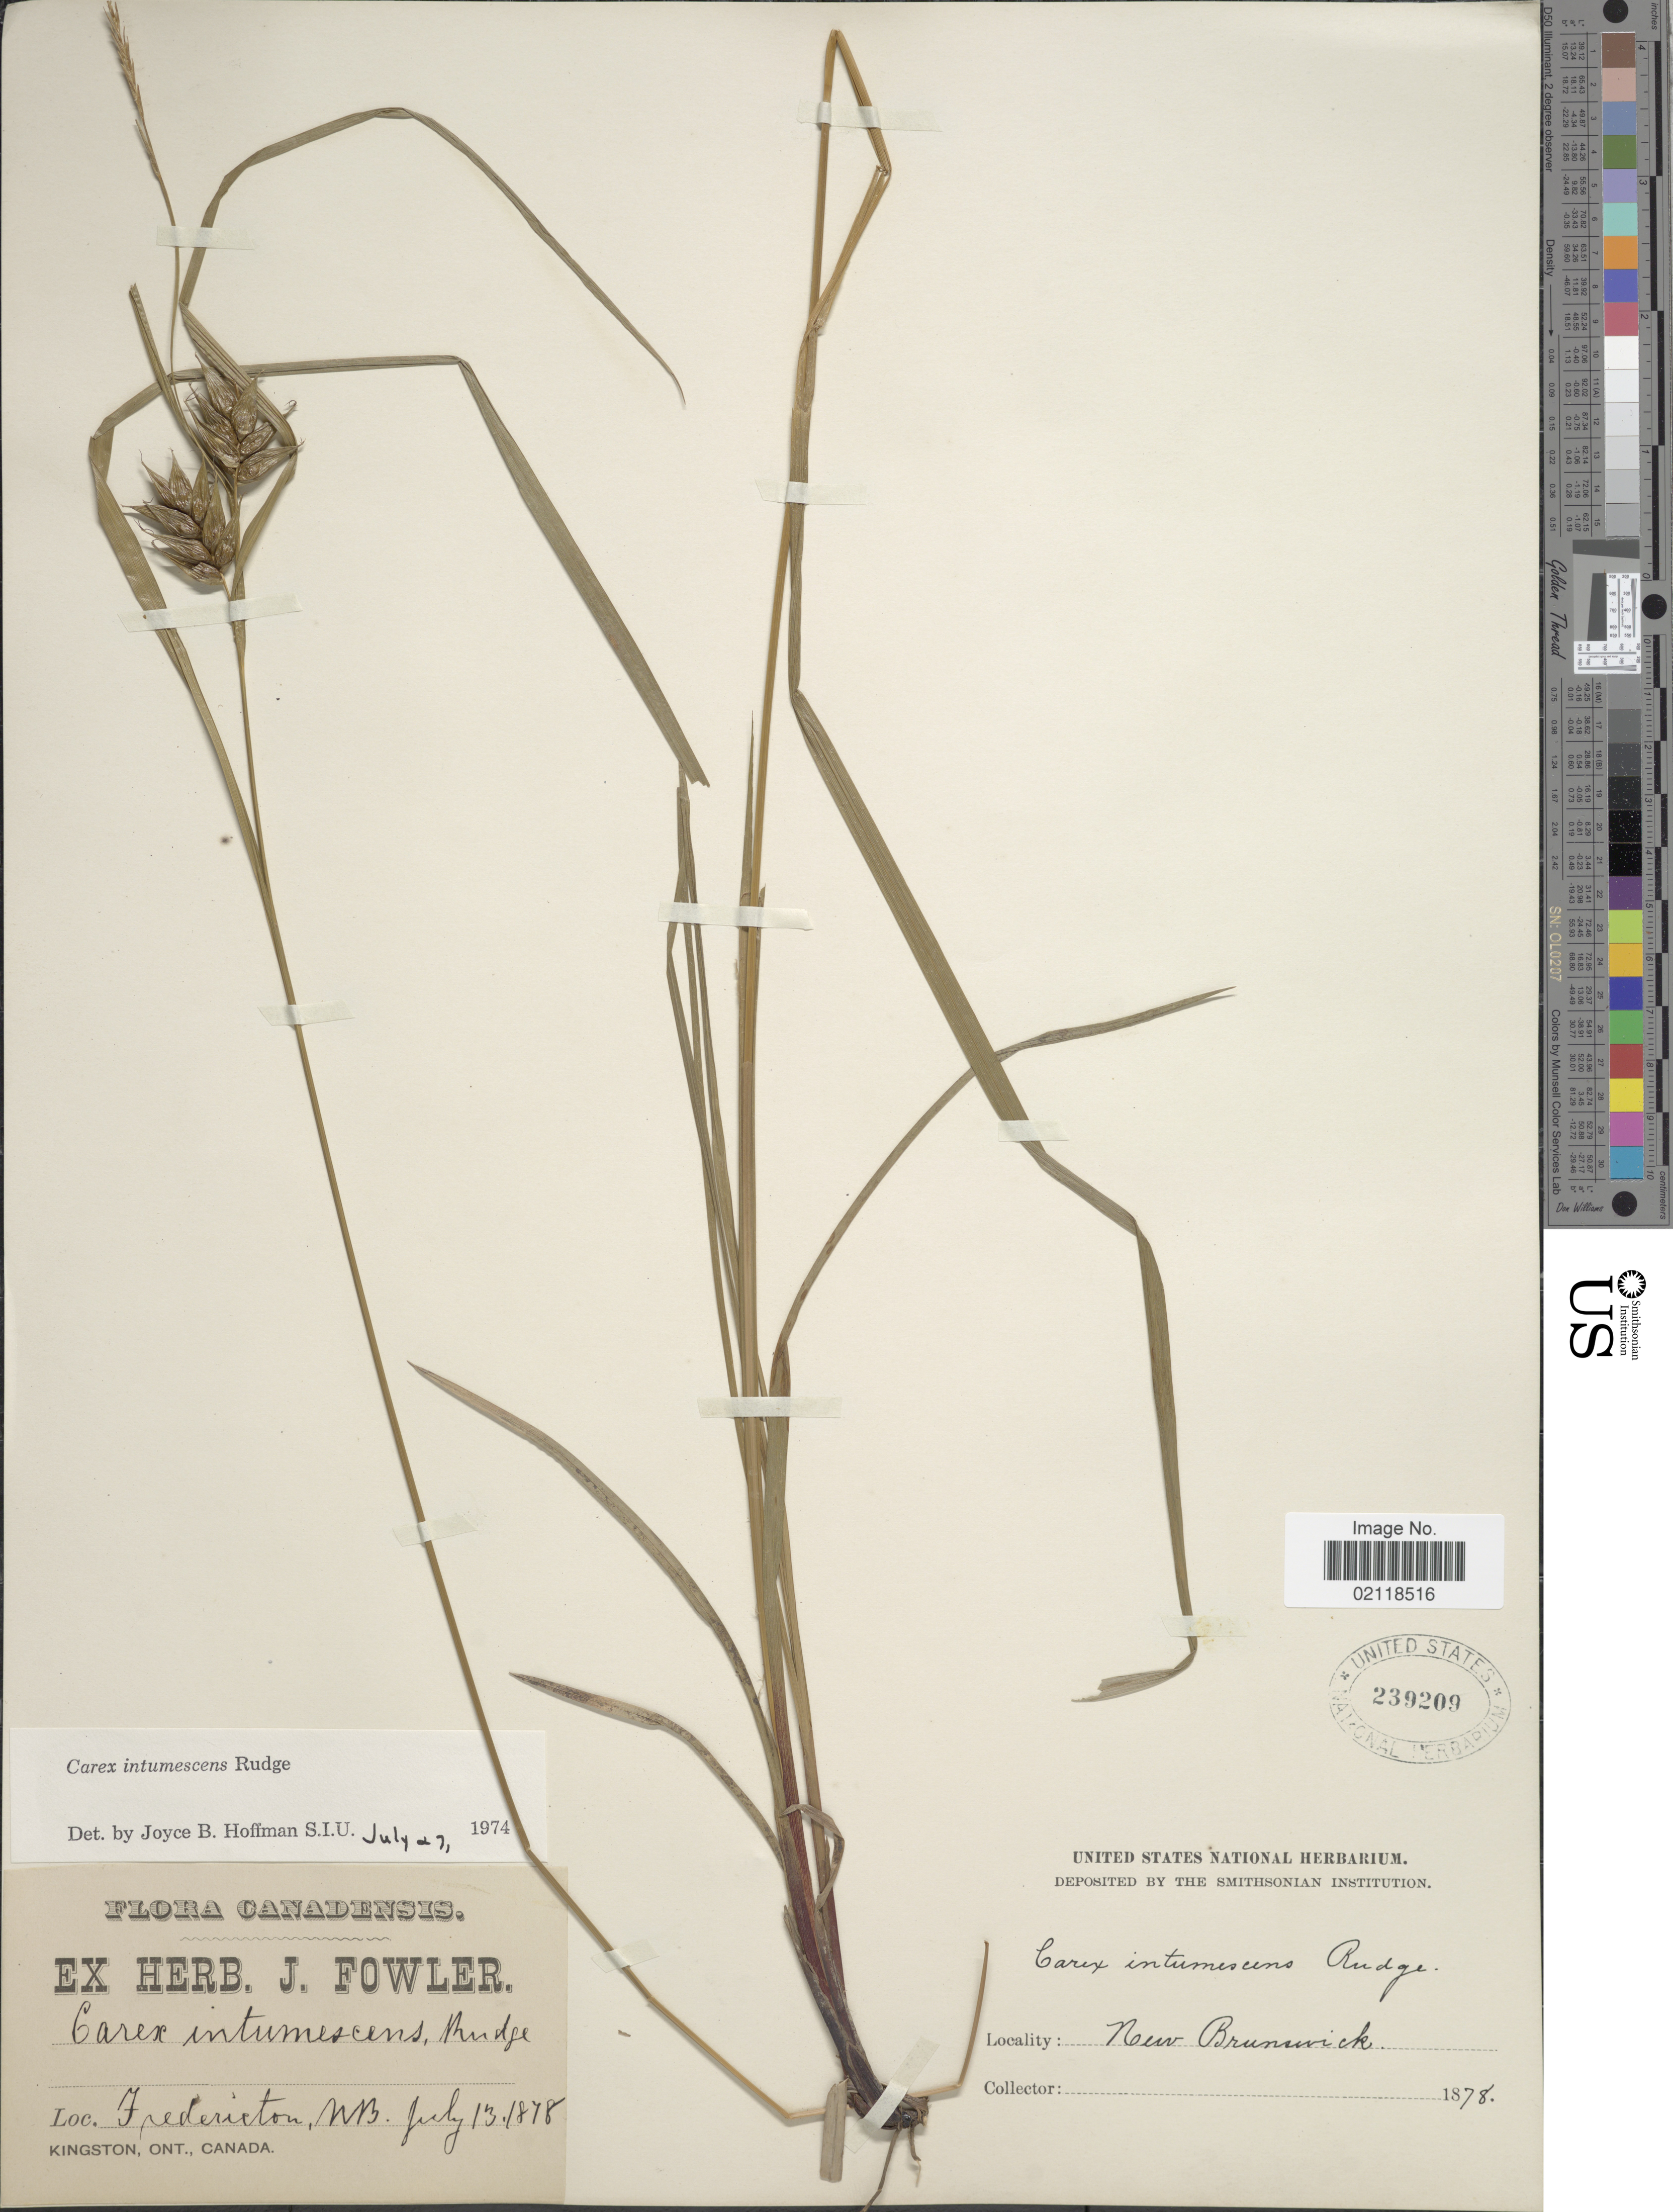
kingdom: Plantae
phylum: Tracheophyta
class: Liliopsida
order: Poales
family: Cyperaceae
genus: Carex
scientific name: Carex intumescens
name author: Rudge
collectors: ex herb. J. Fowler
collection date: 1878-07-13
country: Canada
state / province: New Brunswick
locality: Fredericton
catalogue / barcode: US 239209